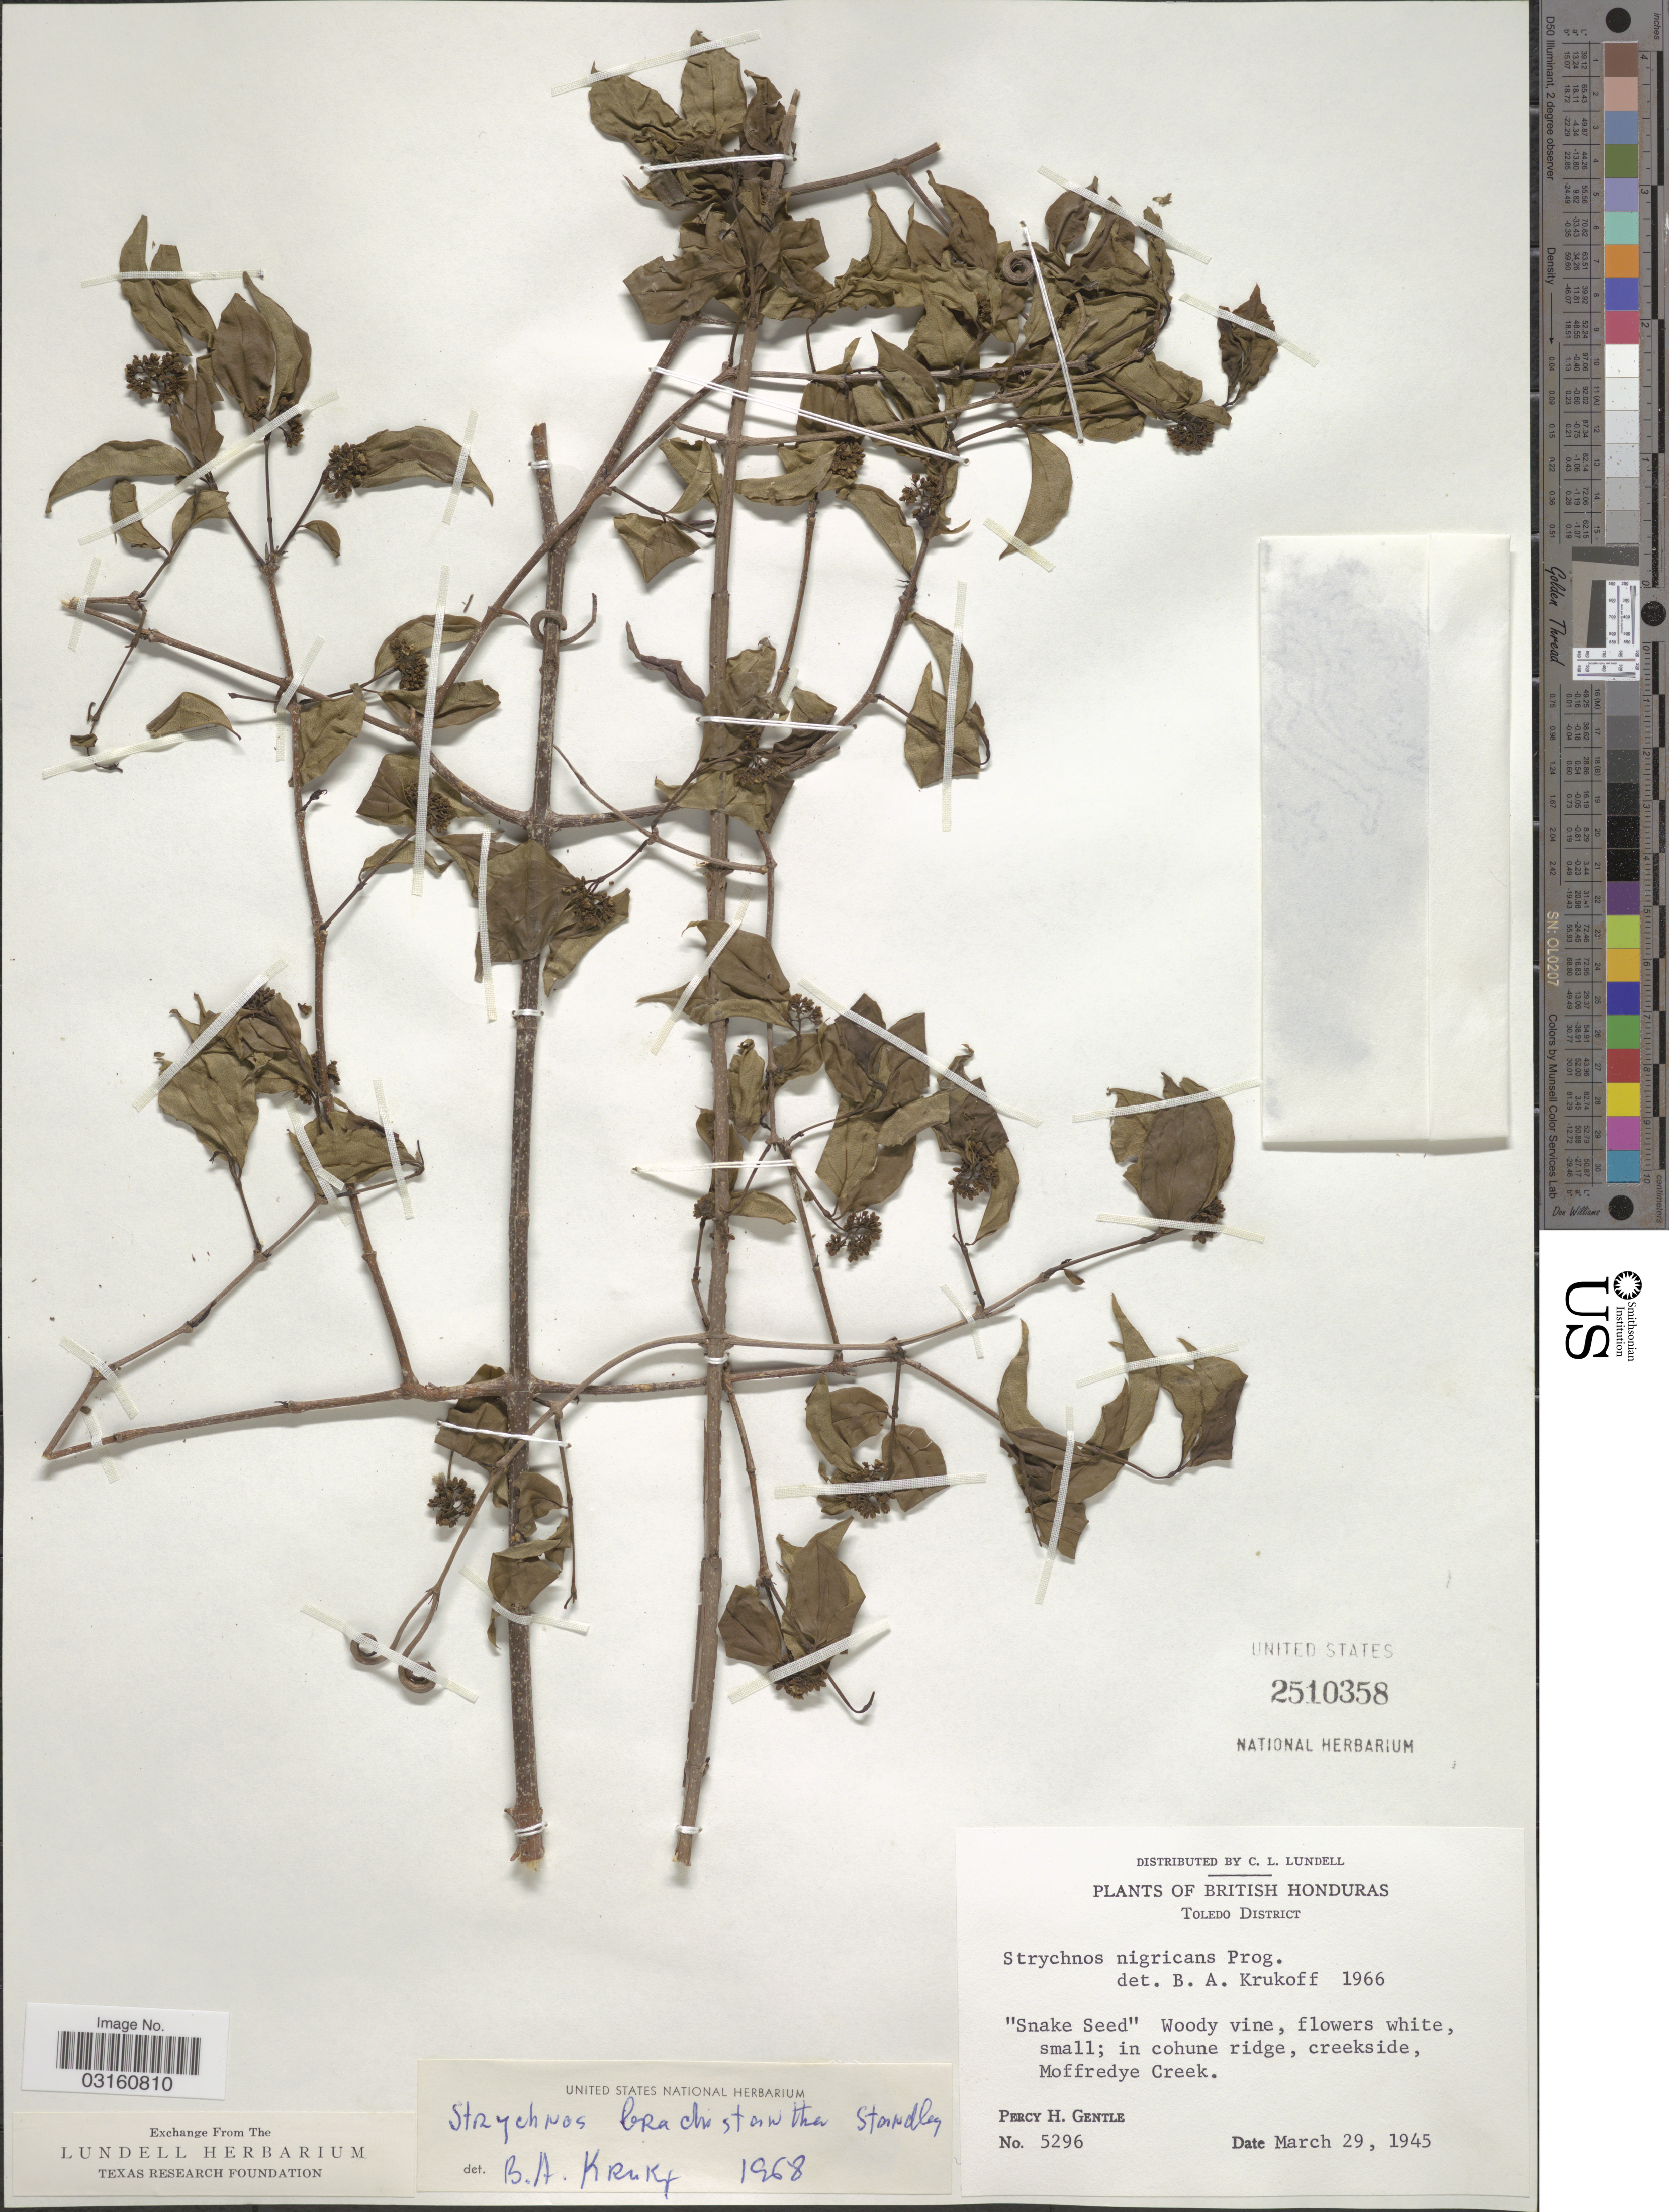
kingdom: Plantae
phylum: Tracheophyta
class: Magnoliopsida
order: Gentianales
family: Loganiaceae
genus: Strychnos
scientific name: Strychnos brachistantha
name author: Standl.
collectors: P. H. Gentle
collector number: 5296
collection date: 1945-03-29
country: Belize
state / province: Toledo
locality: British Honduras. Toledo District. In cohune ridge, creekside, Moffredye Creek.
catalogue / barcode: US 2510358